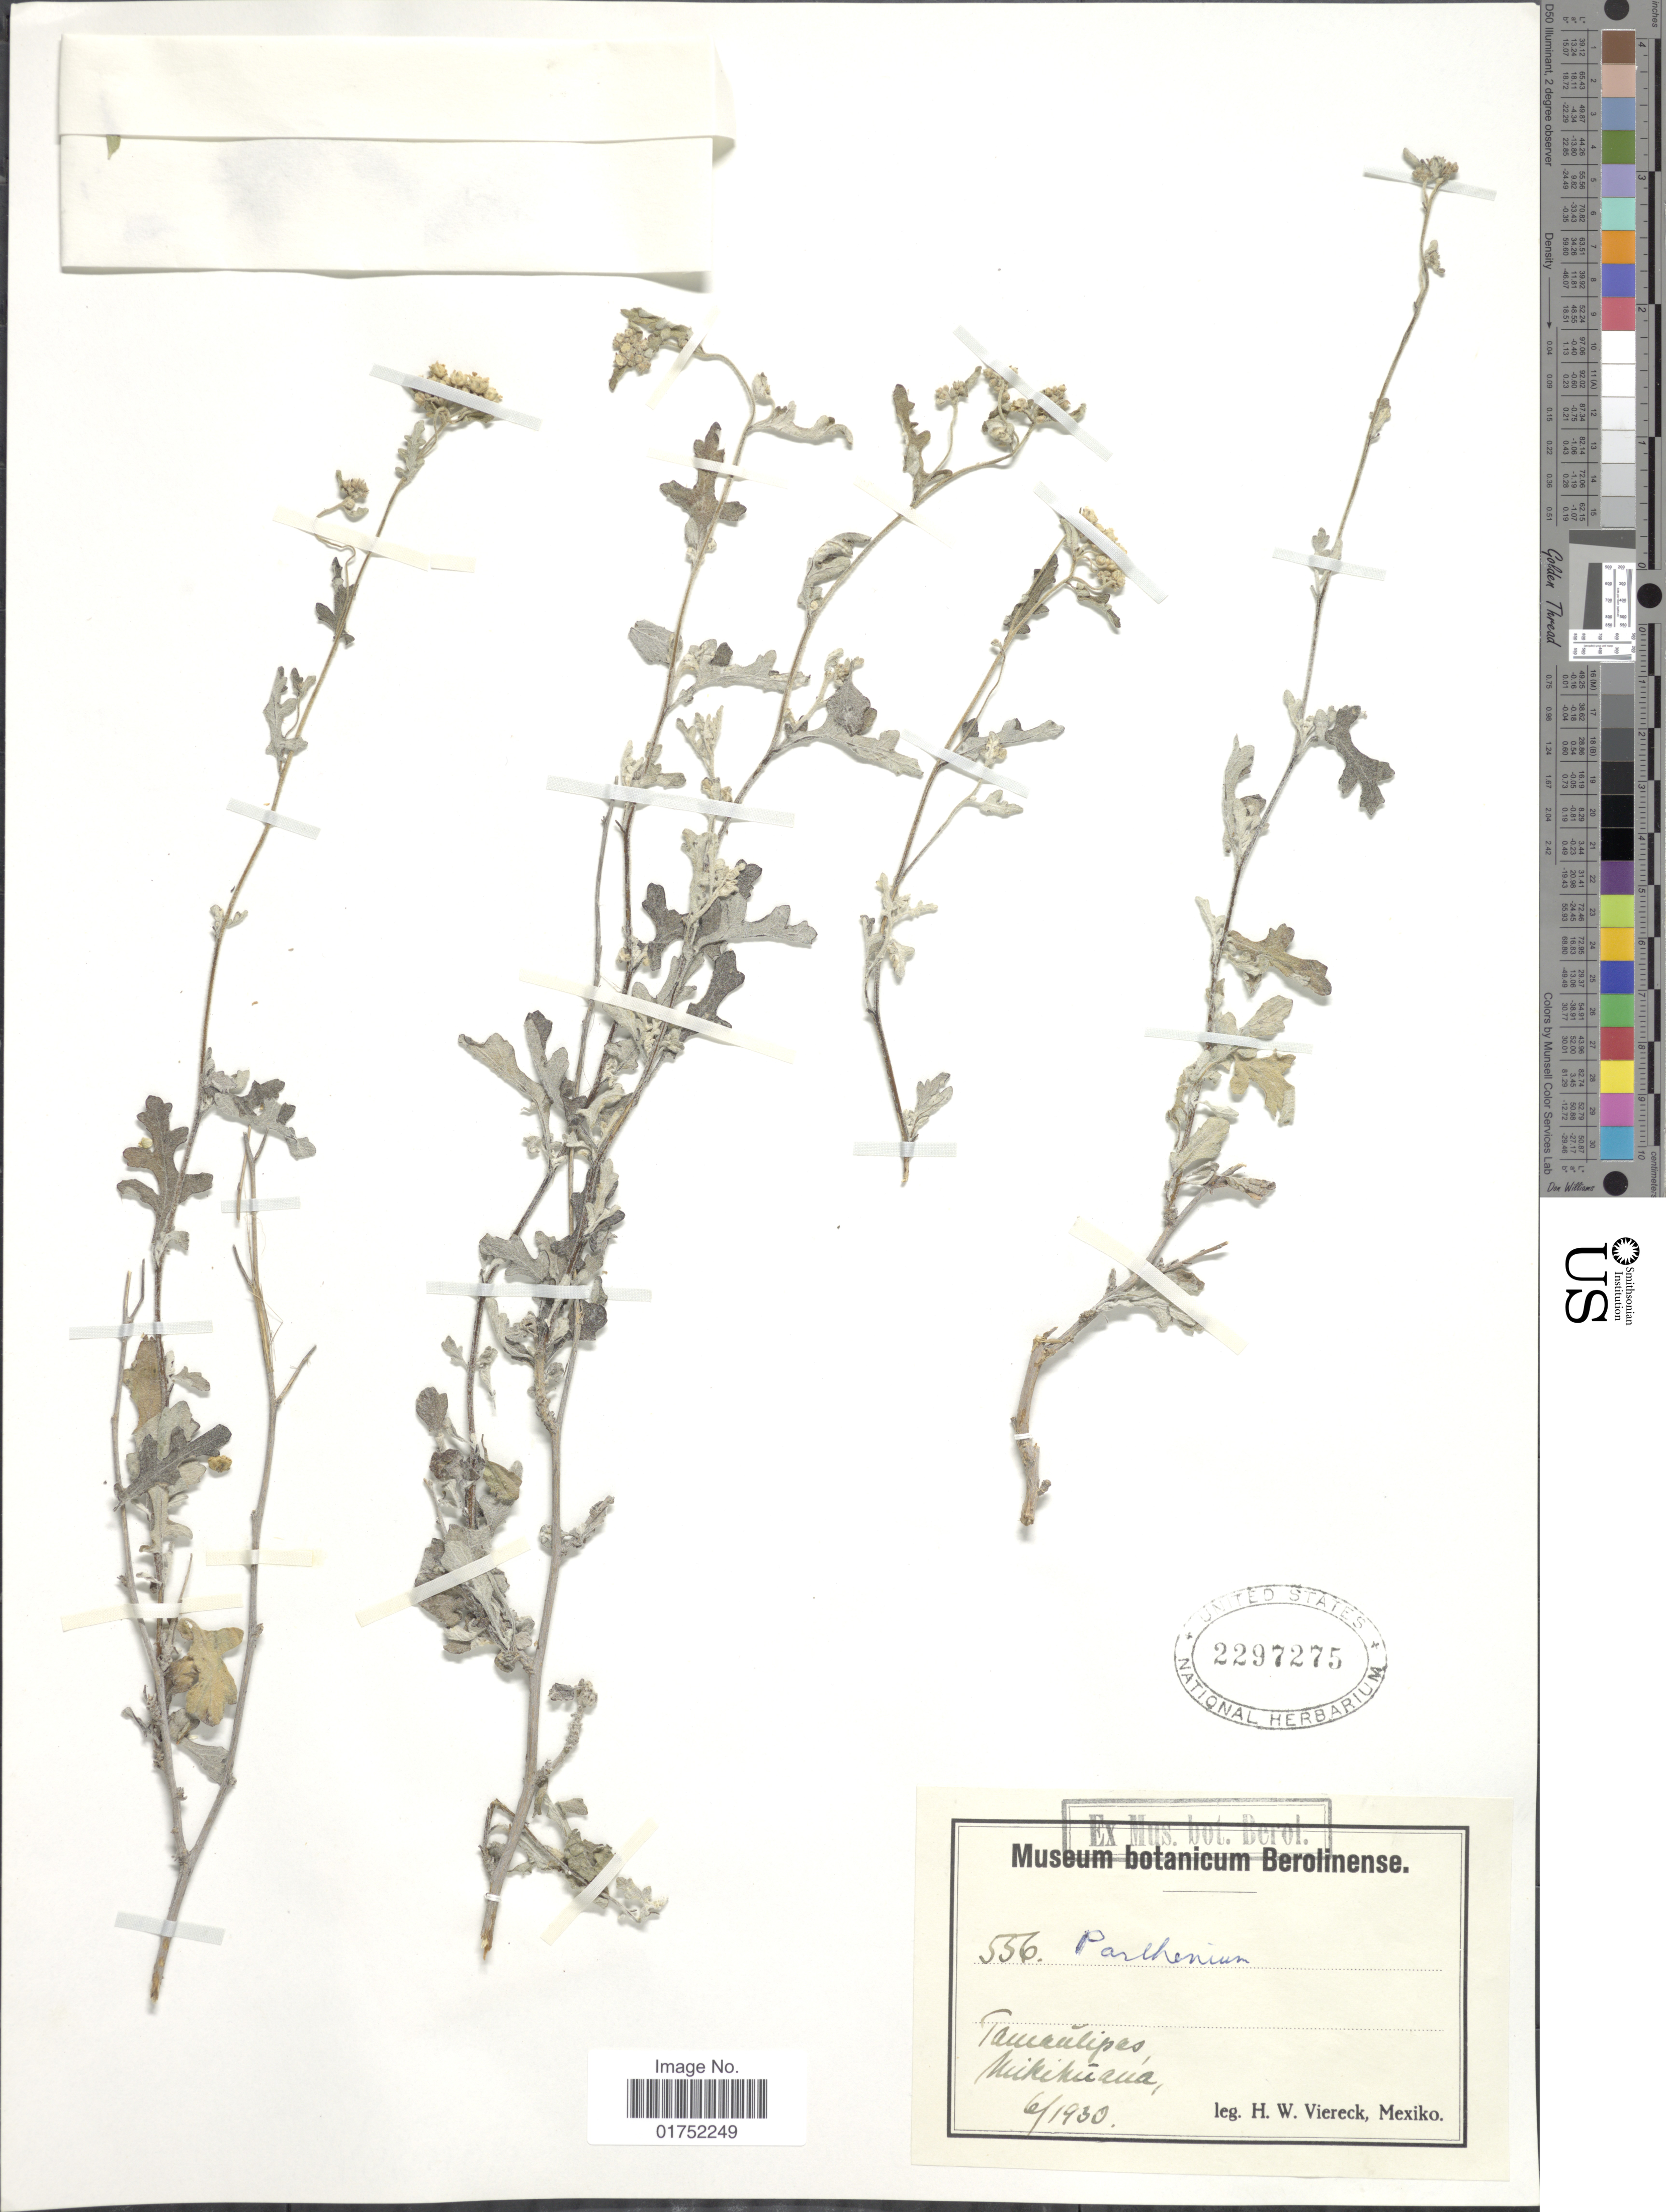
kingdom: Plantae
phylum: Tracheophyta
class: Magnoliopsida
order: Asterales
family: Asteraceae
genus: Parthenium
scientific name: Parthenium sp.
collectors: H. W. Viereck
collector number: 556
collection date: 1930-06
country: Mexico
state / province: Tamaulipas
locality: Mikihuana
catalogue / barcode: US 2297275